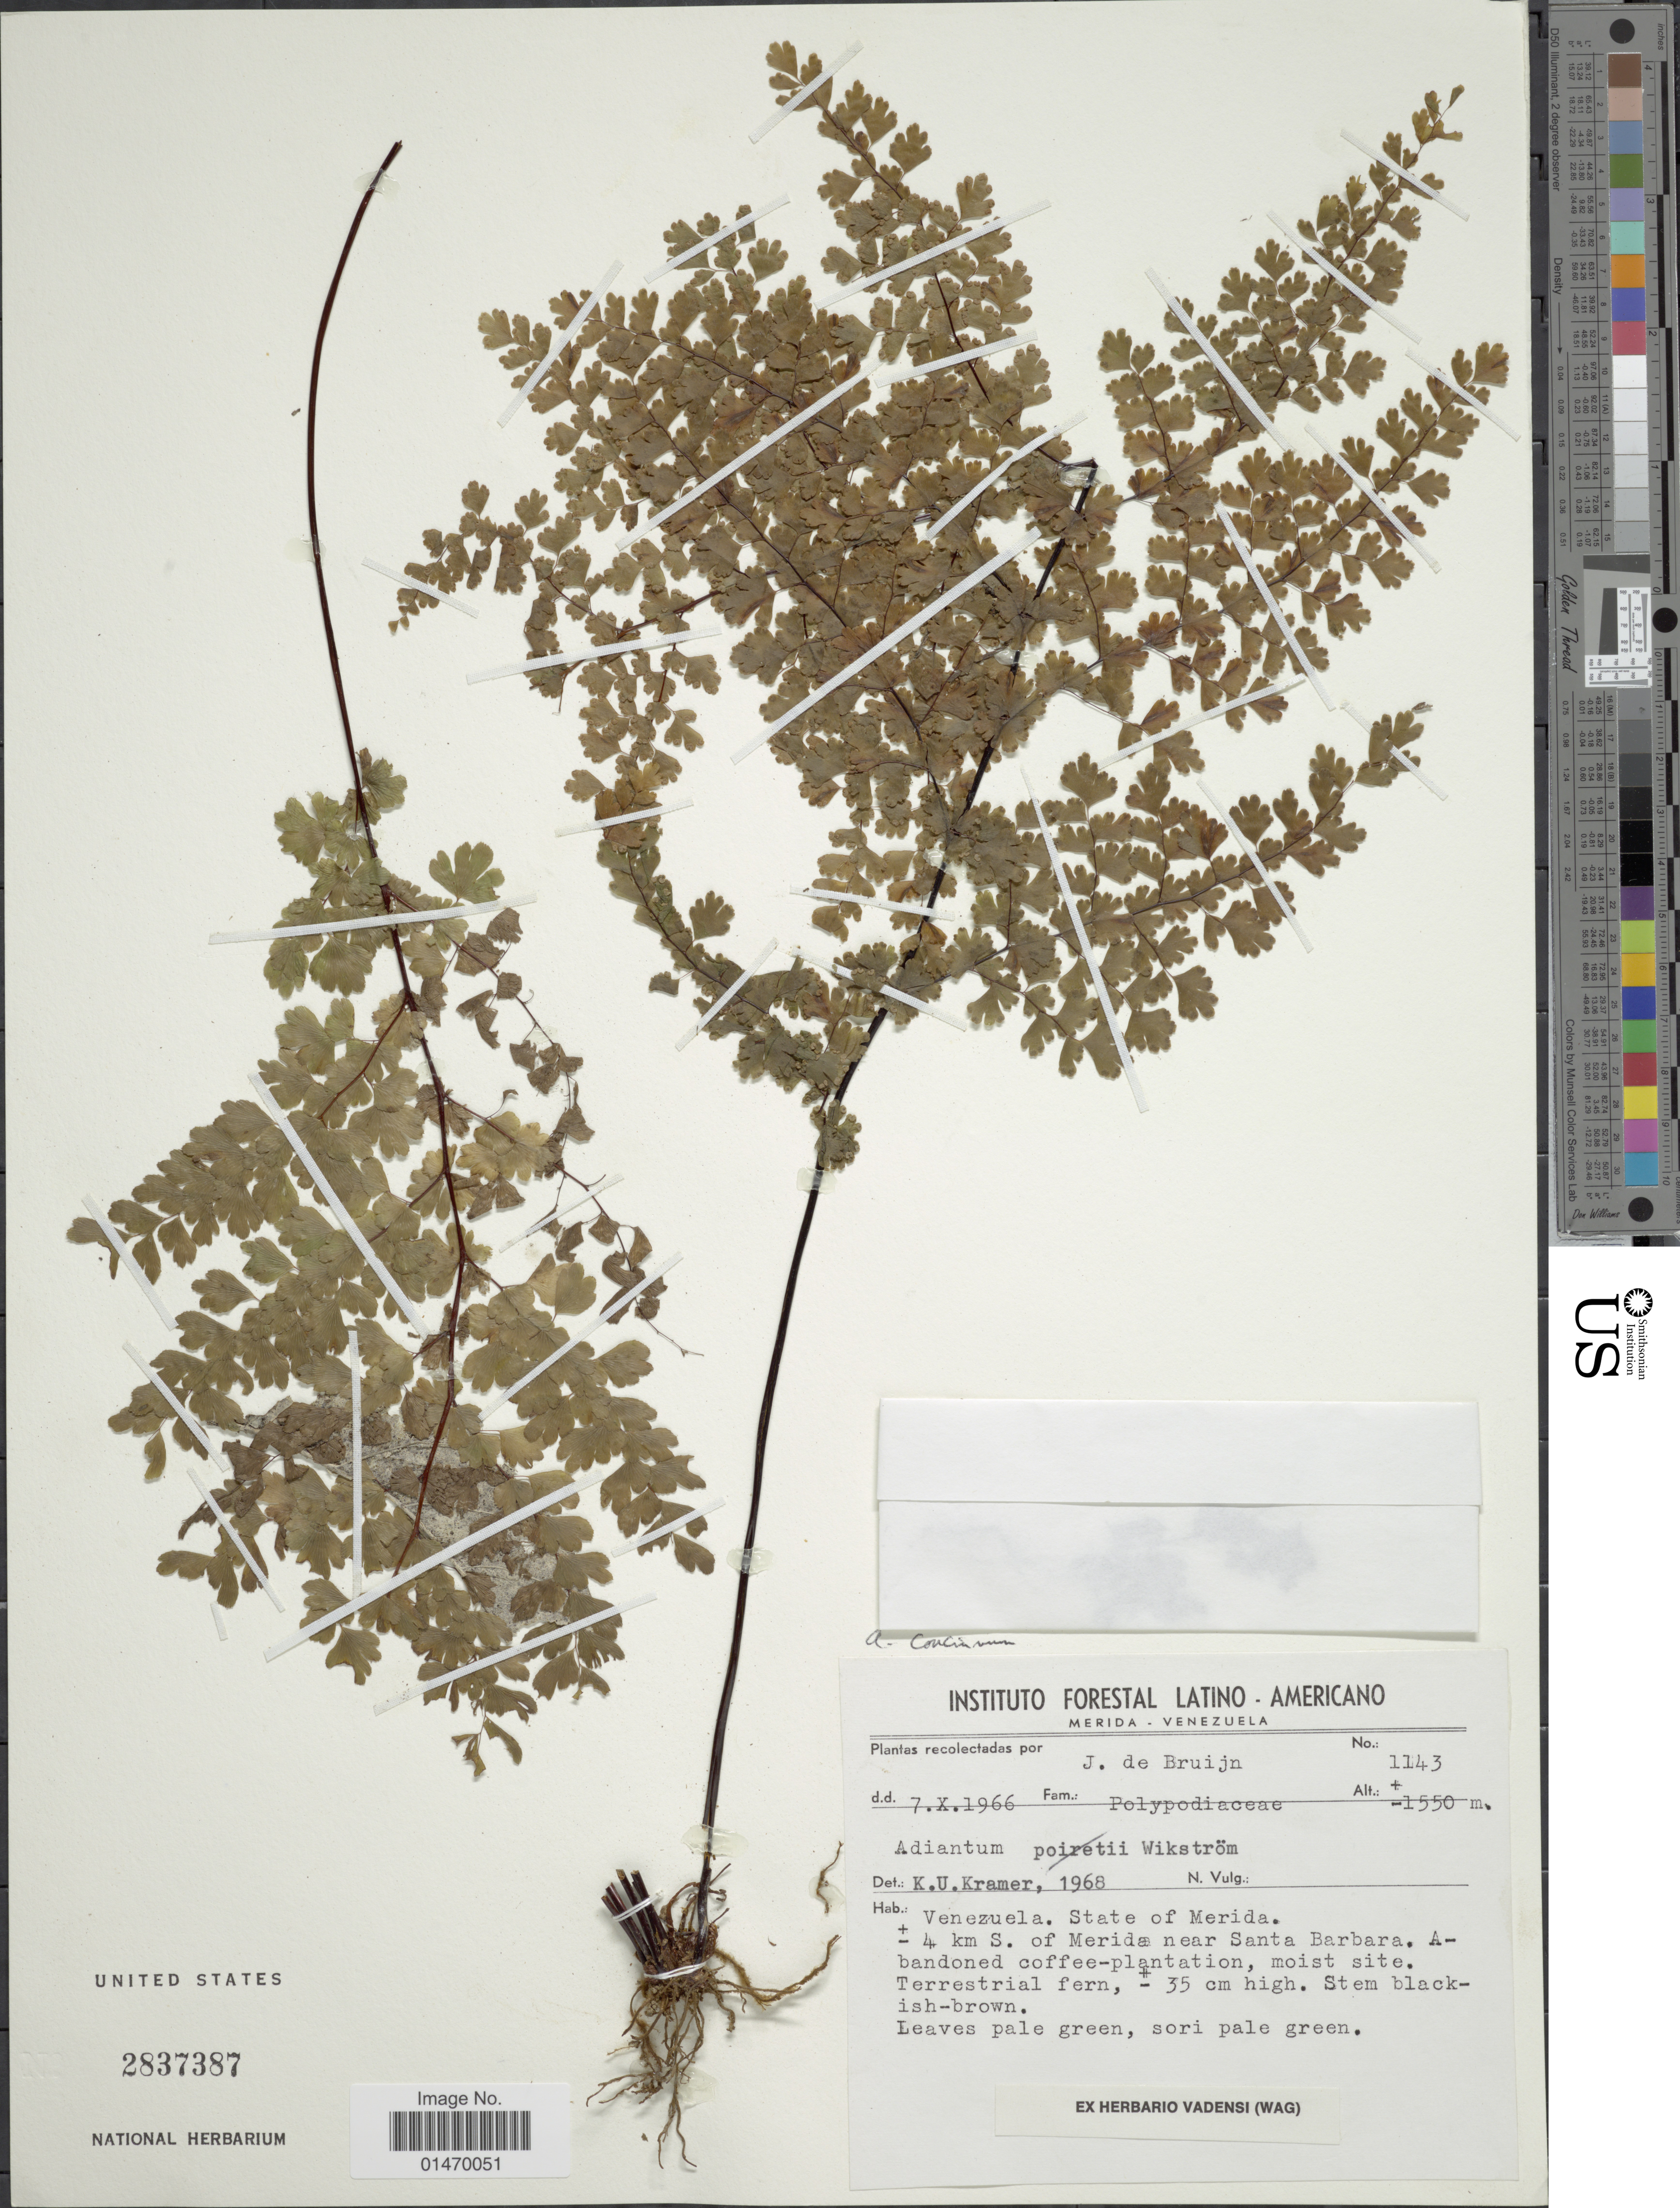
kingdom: Plantae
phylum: Tracheophyta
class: Polypodiopsida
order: Polypodiales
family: Pteridaceae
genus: Adiantum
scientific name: Adiantum concinnum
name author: Humb. & Bonpl. ex Willd.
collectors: J. Bruijn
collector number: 1143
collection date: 1966-10-07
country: Venezuela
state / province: Mérida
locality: ± 4 km S. of Merida near Santa Barbara.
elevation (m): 1150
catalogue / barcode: US 2837387